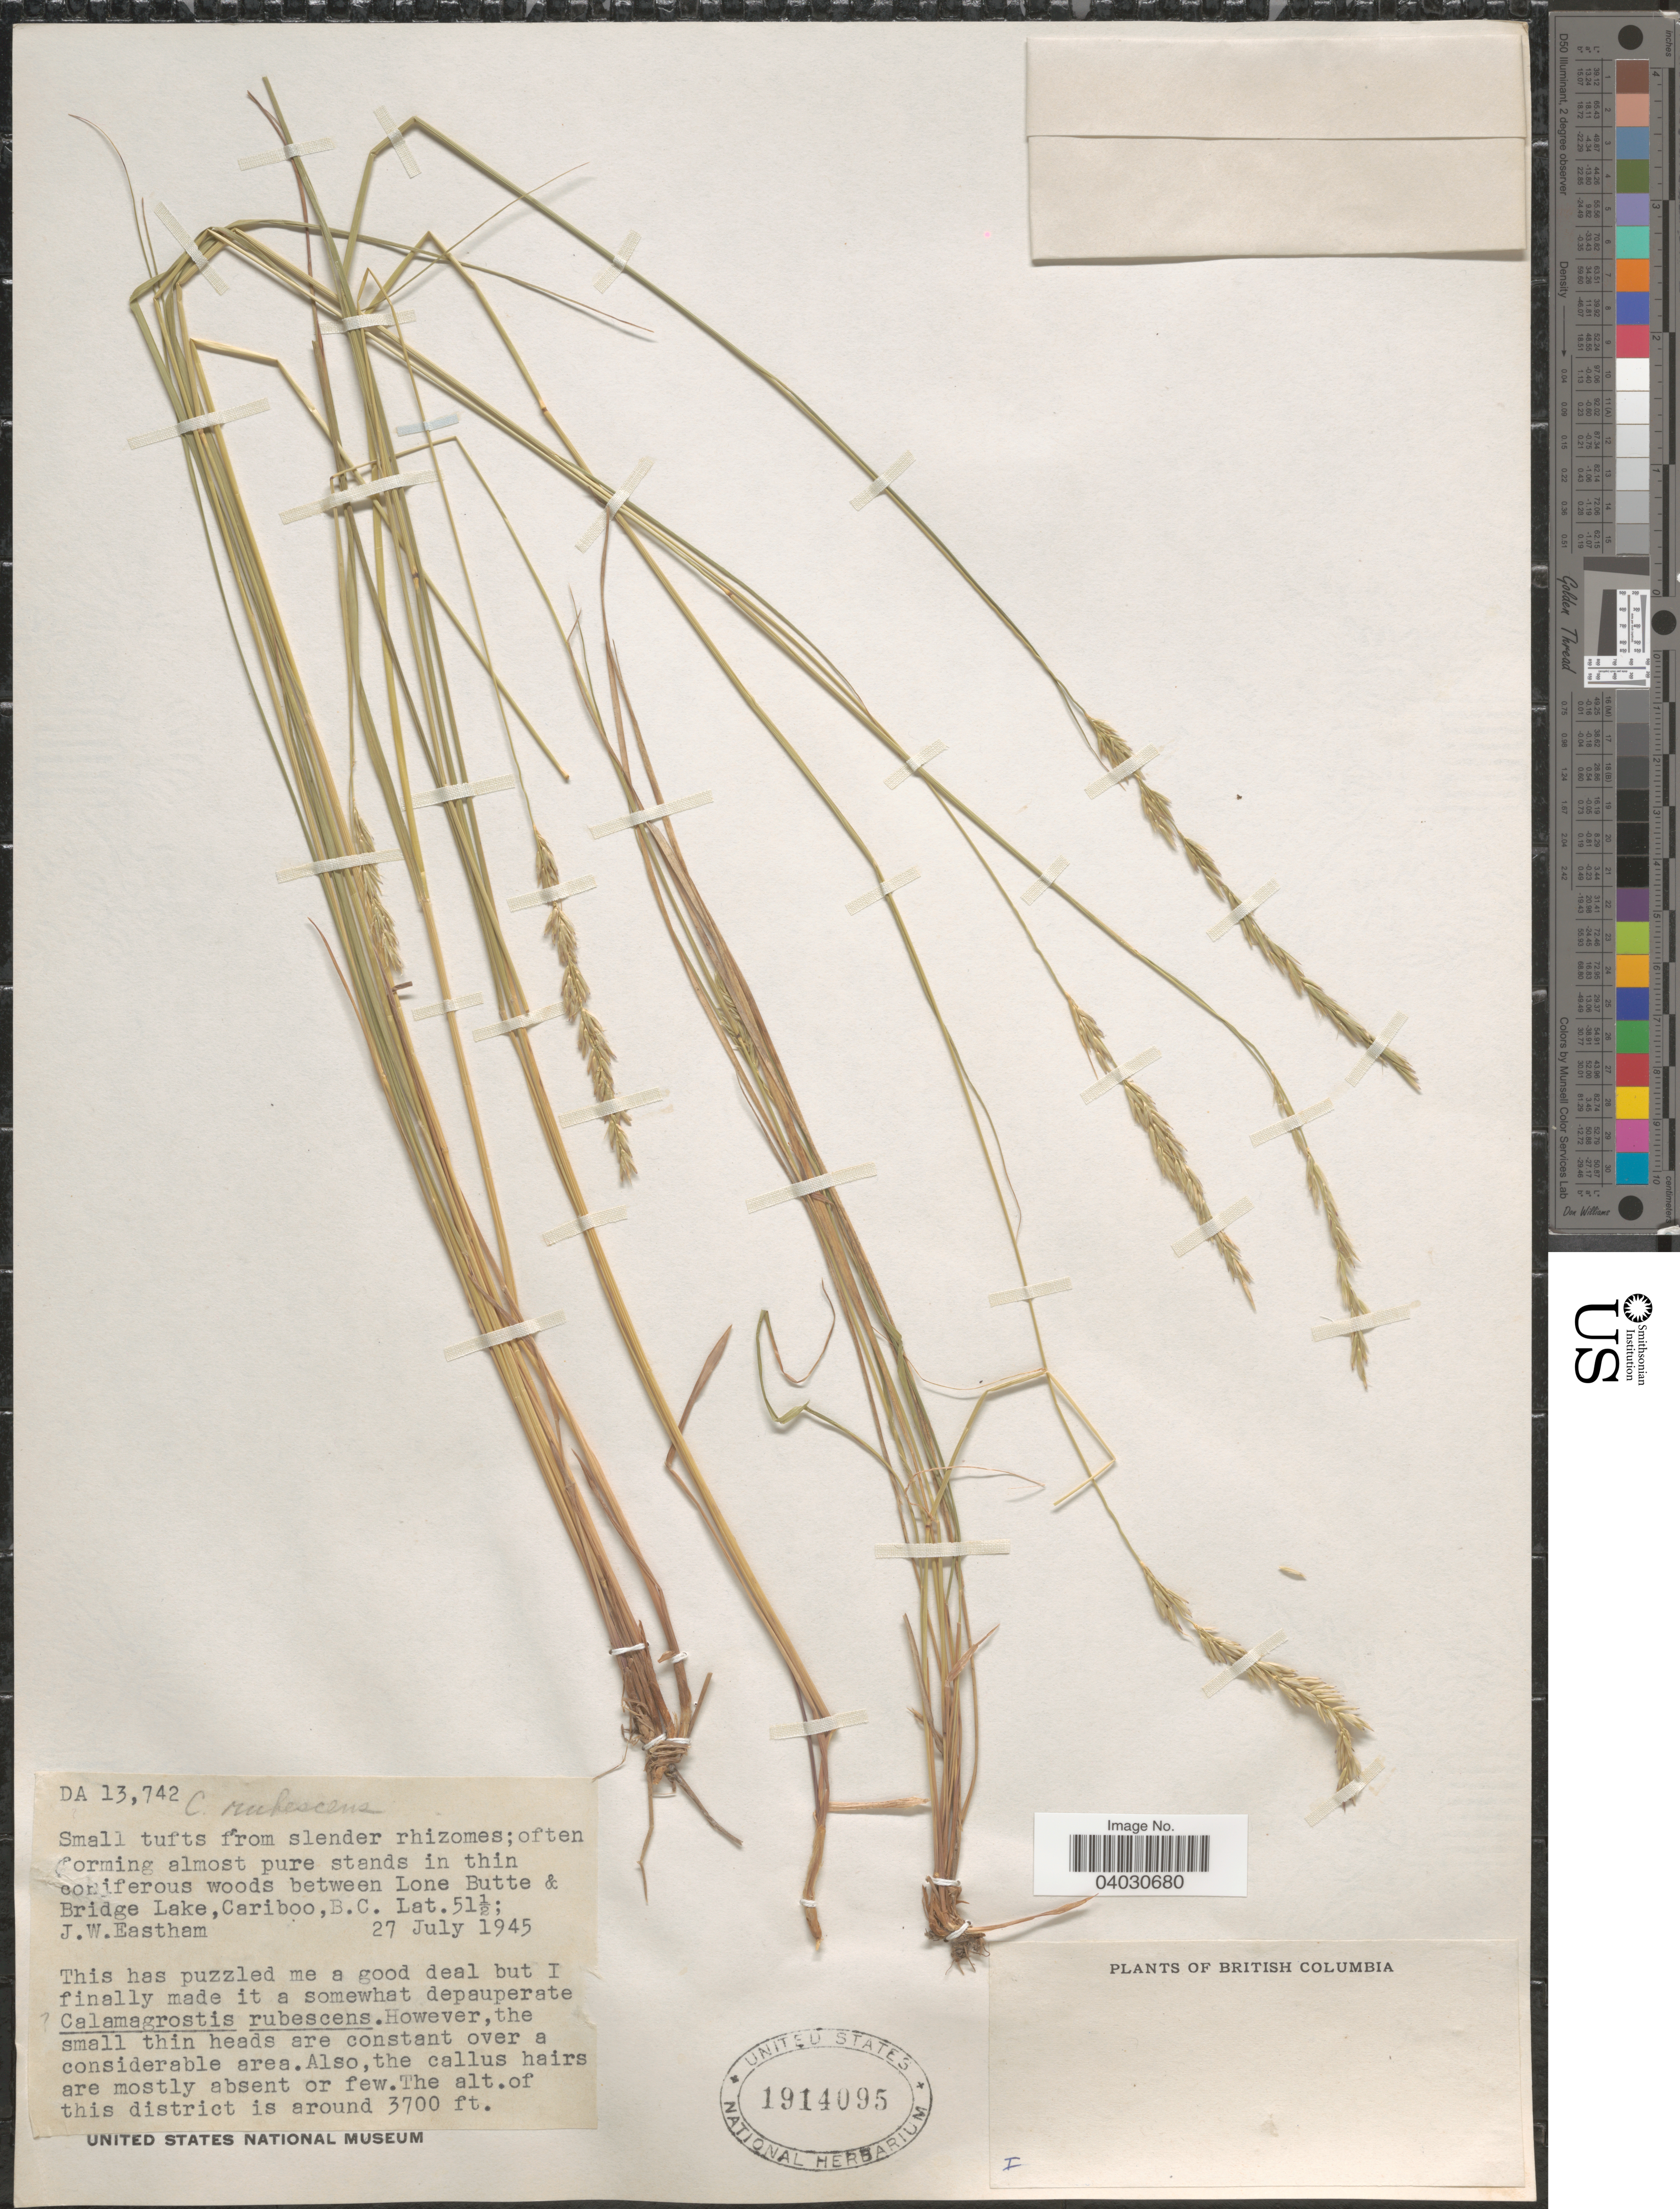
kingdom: Plantae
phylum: Tracheophyta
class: Liliopsida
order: Poales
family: Poaceae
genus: Calamagrostis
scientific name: Calamagrostis rubescens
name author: Buckley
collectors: J. Eastham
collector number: DA13742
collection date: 1945-07-27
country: Canada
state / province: British Columbia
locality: Between Lone Butte & Bridge Lake, Cariboo.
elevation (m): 1128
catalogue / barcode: US 1914095